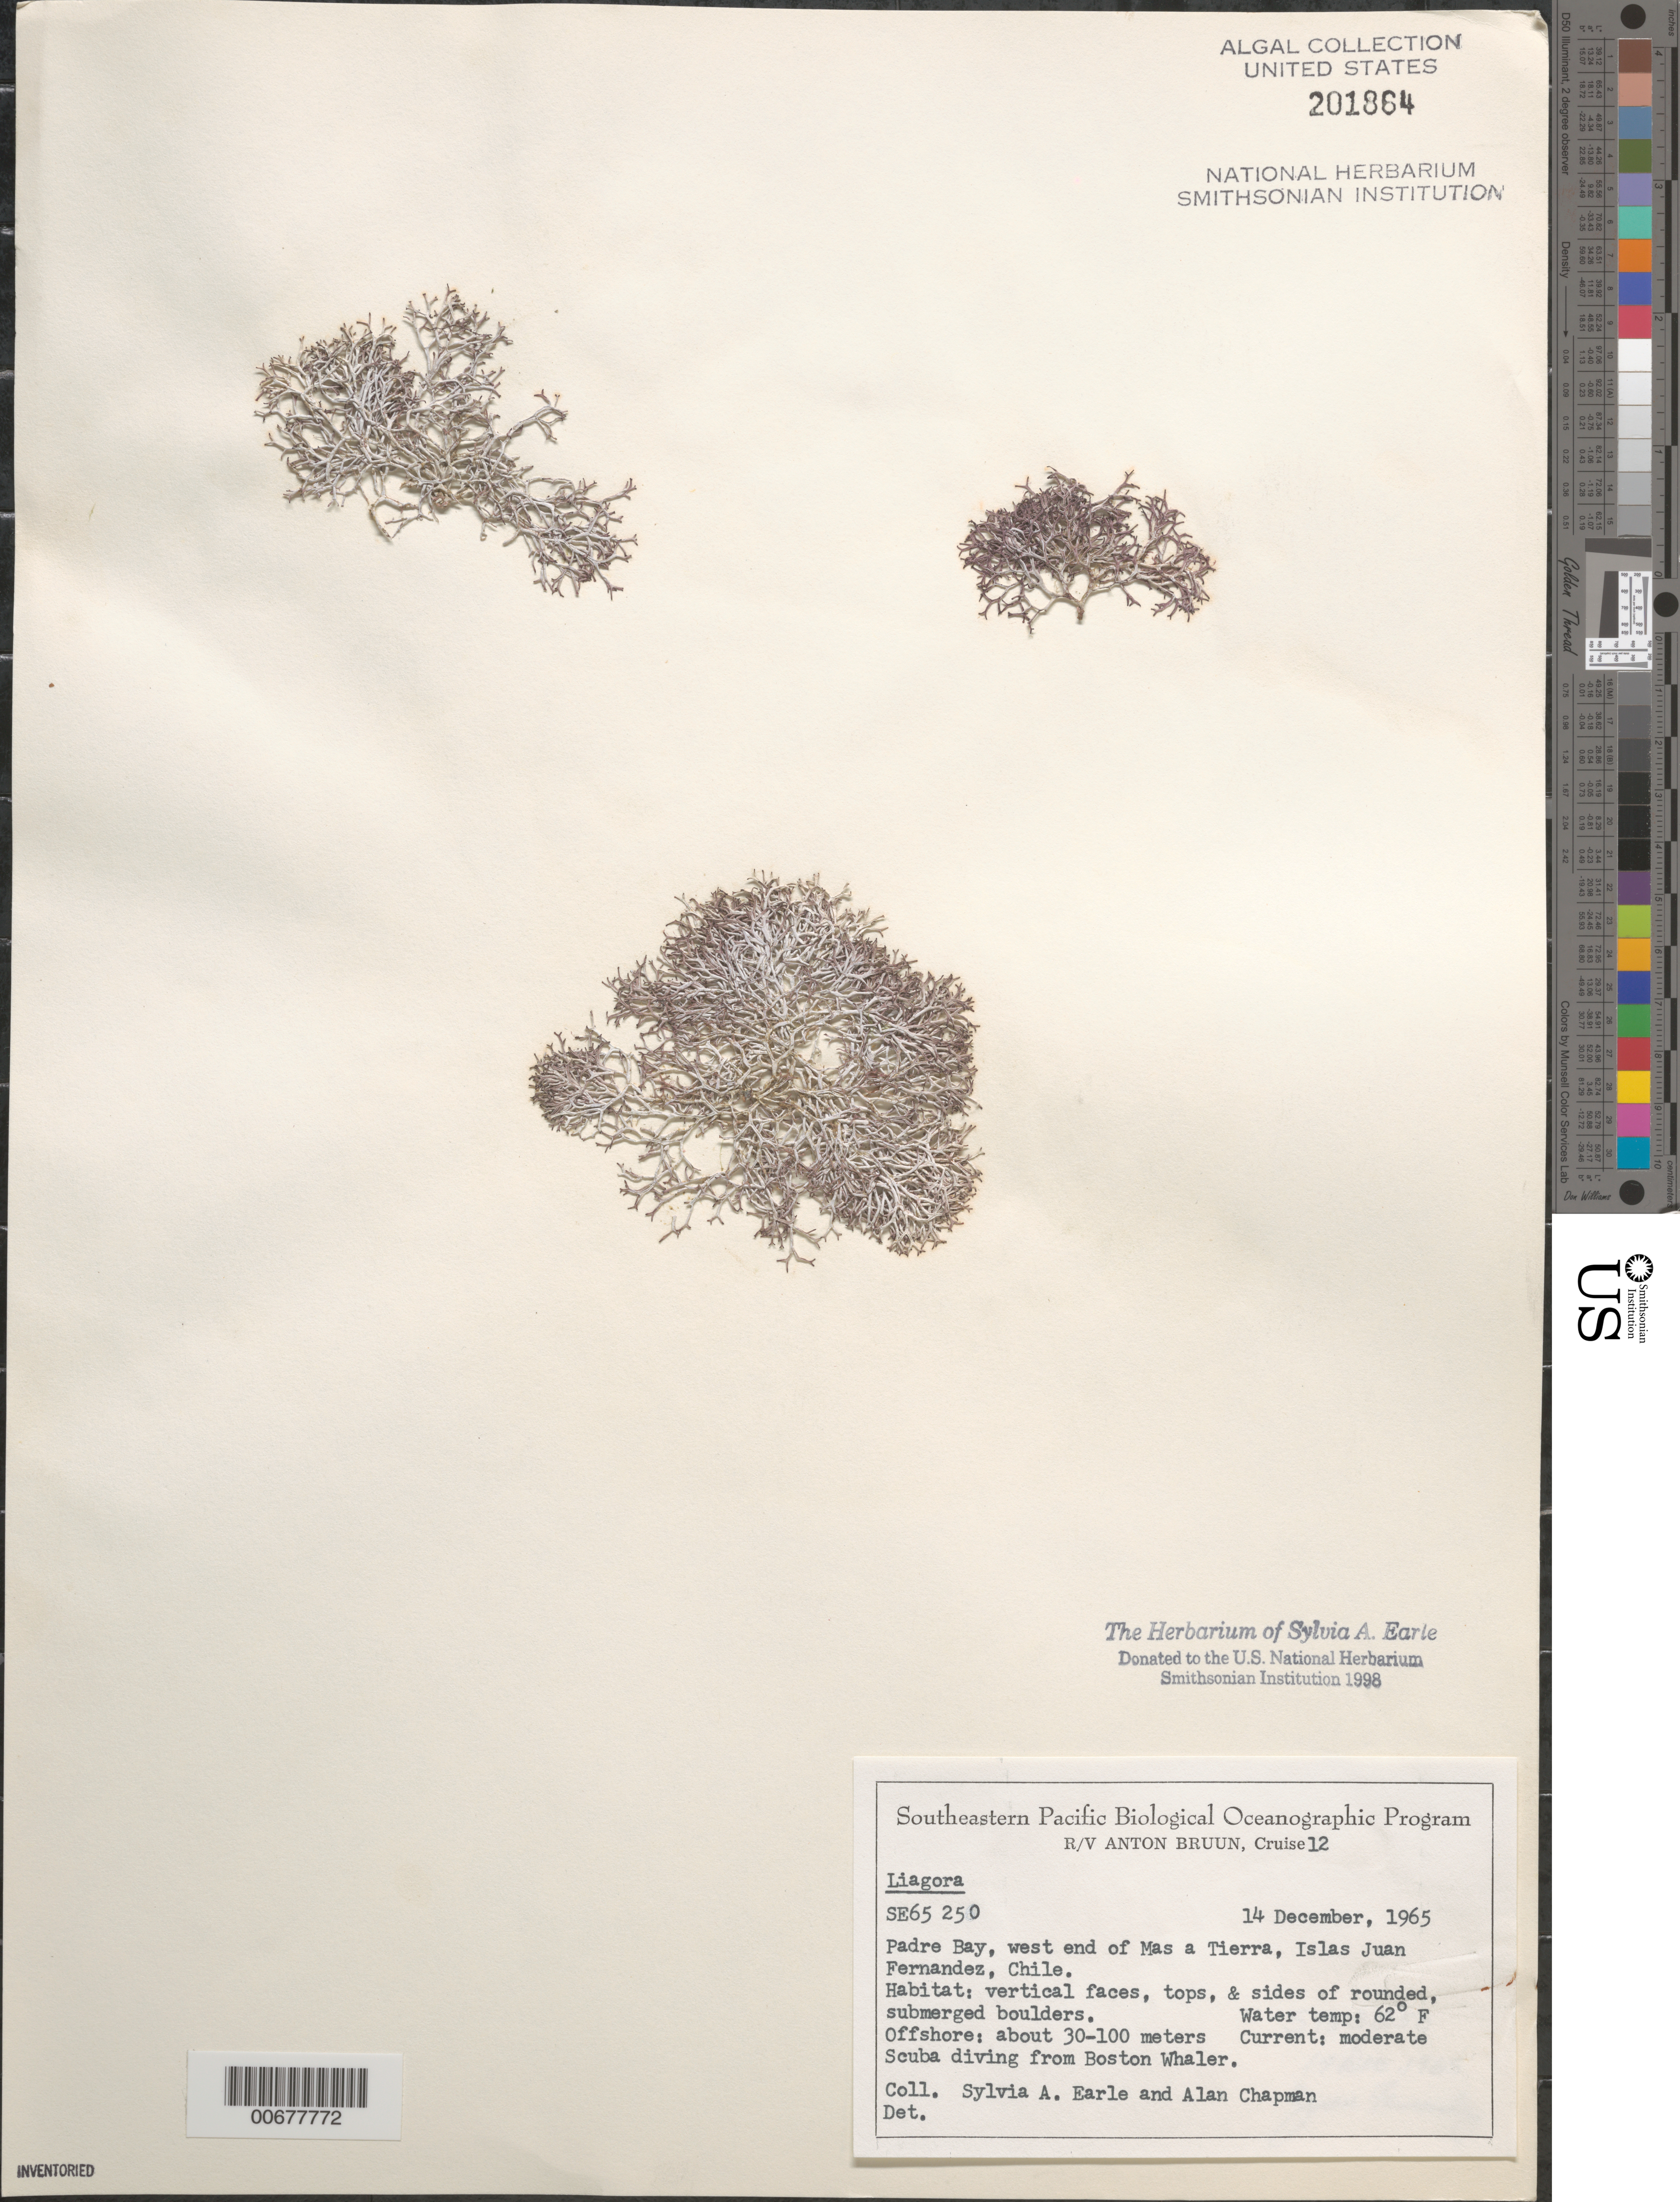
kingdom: Plantae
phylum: Rhodophyta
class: Florideophyceae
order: Nemaliales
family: Liagoraceae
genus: Liagora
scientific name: Liagora sp.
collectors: S. A. Earle & A. Chapman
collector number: SE 65250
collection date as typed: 14 Dec 1965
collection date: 1965-12-14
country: Chile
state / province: Valparaíso (V)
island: Isla Más a Tierra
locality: Padre Bay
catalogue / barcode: US 201864